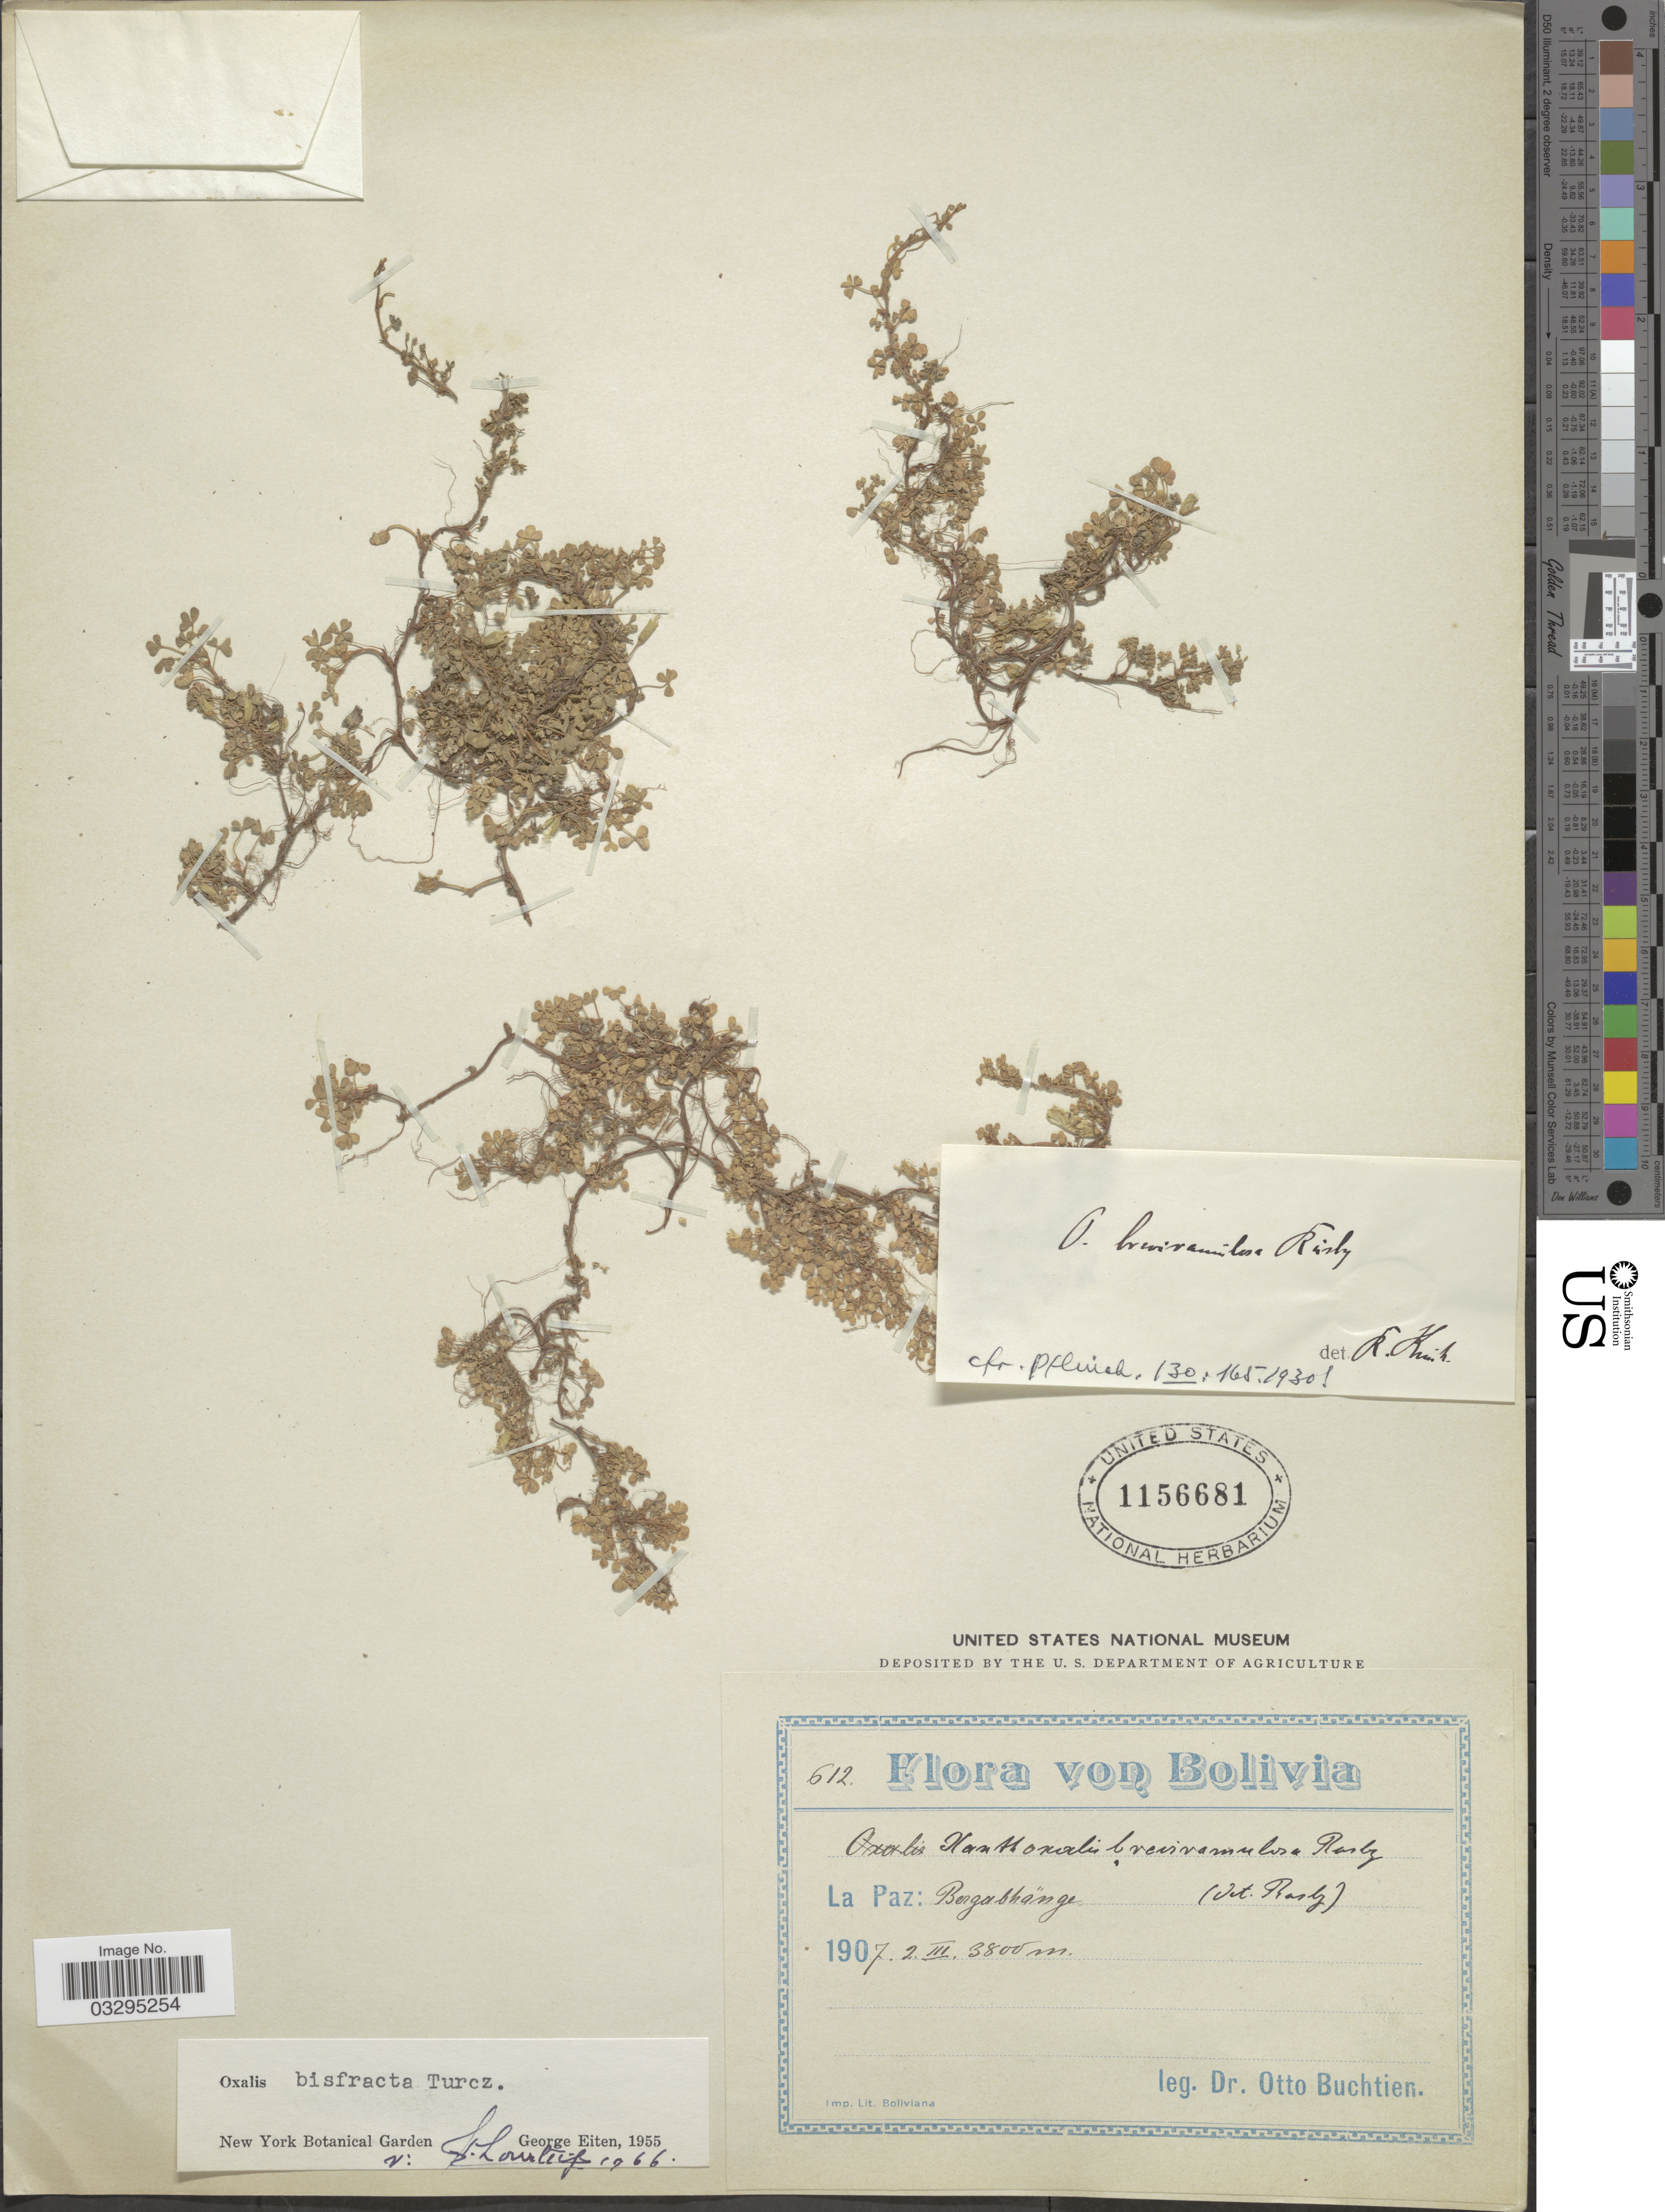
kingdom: Plantae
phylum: Tracheophyta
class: Magnoliopsida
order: Oxalidales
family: Oxalidaceae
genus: Oxalis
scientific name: Oxalis bisfracta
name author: Turcz.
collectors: O. Buchtien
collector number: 512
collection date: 1907-03-02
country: Bolivia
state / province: La Paz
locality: Bergabhänge.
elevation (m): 3800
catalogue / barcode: US 1156681